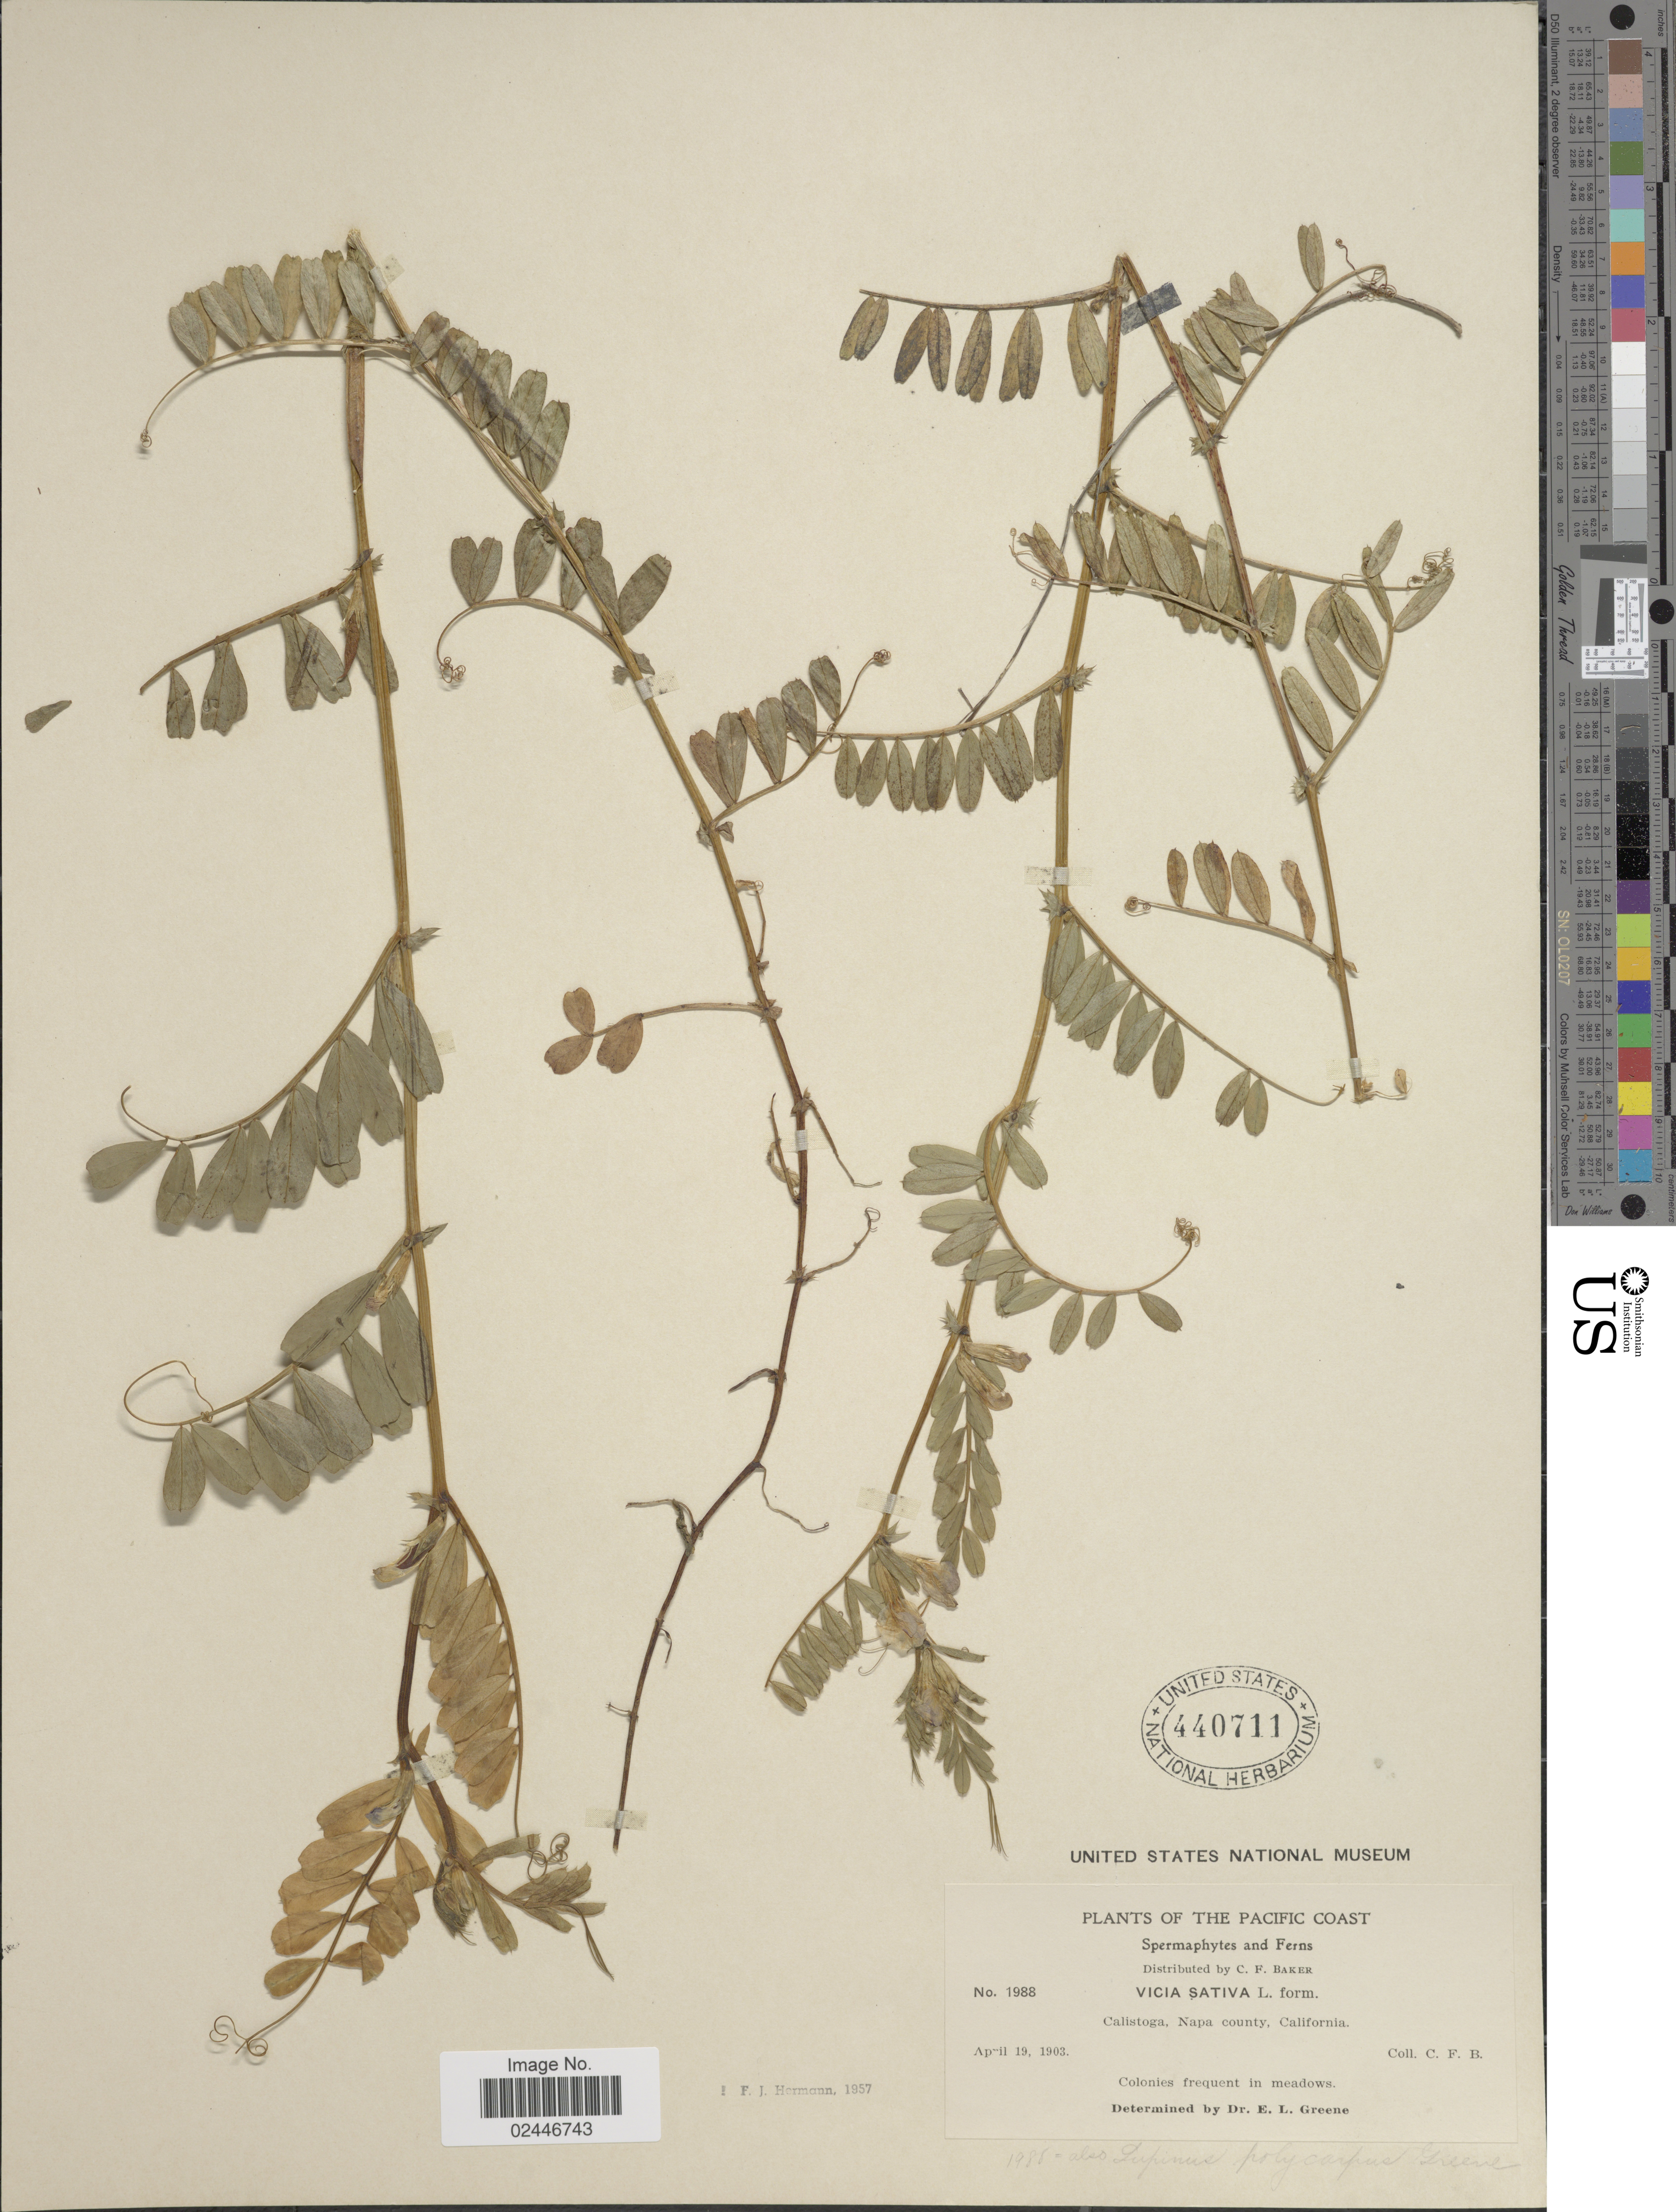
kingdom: Plantae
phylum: Tracheophyta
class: Magnoliopsida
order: Fabales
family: Fabaceae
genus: Vicia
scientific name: Vicia sativa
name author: L.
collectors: C. F. Baker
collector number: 1988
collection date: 1903-04-19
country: United States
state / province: California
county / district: Napa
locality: The Pacific Coast, Calistoga, Napa County.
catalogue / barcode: US 440711